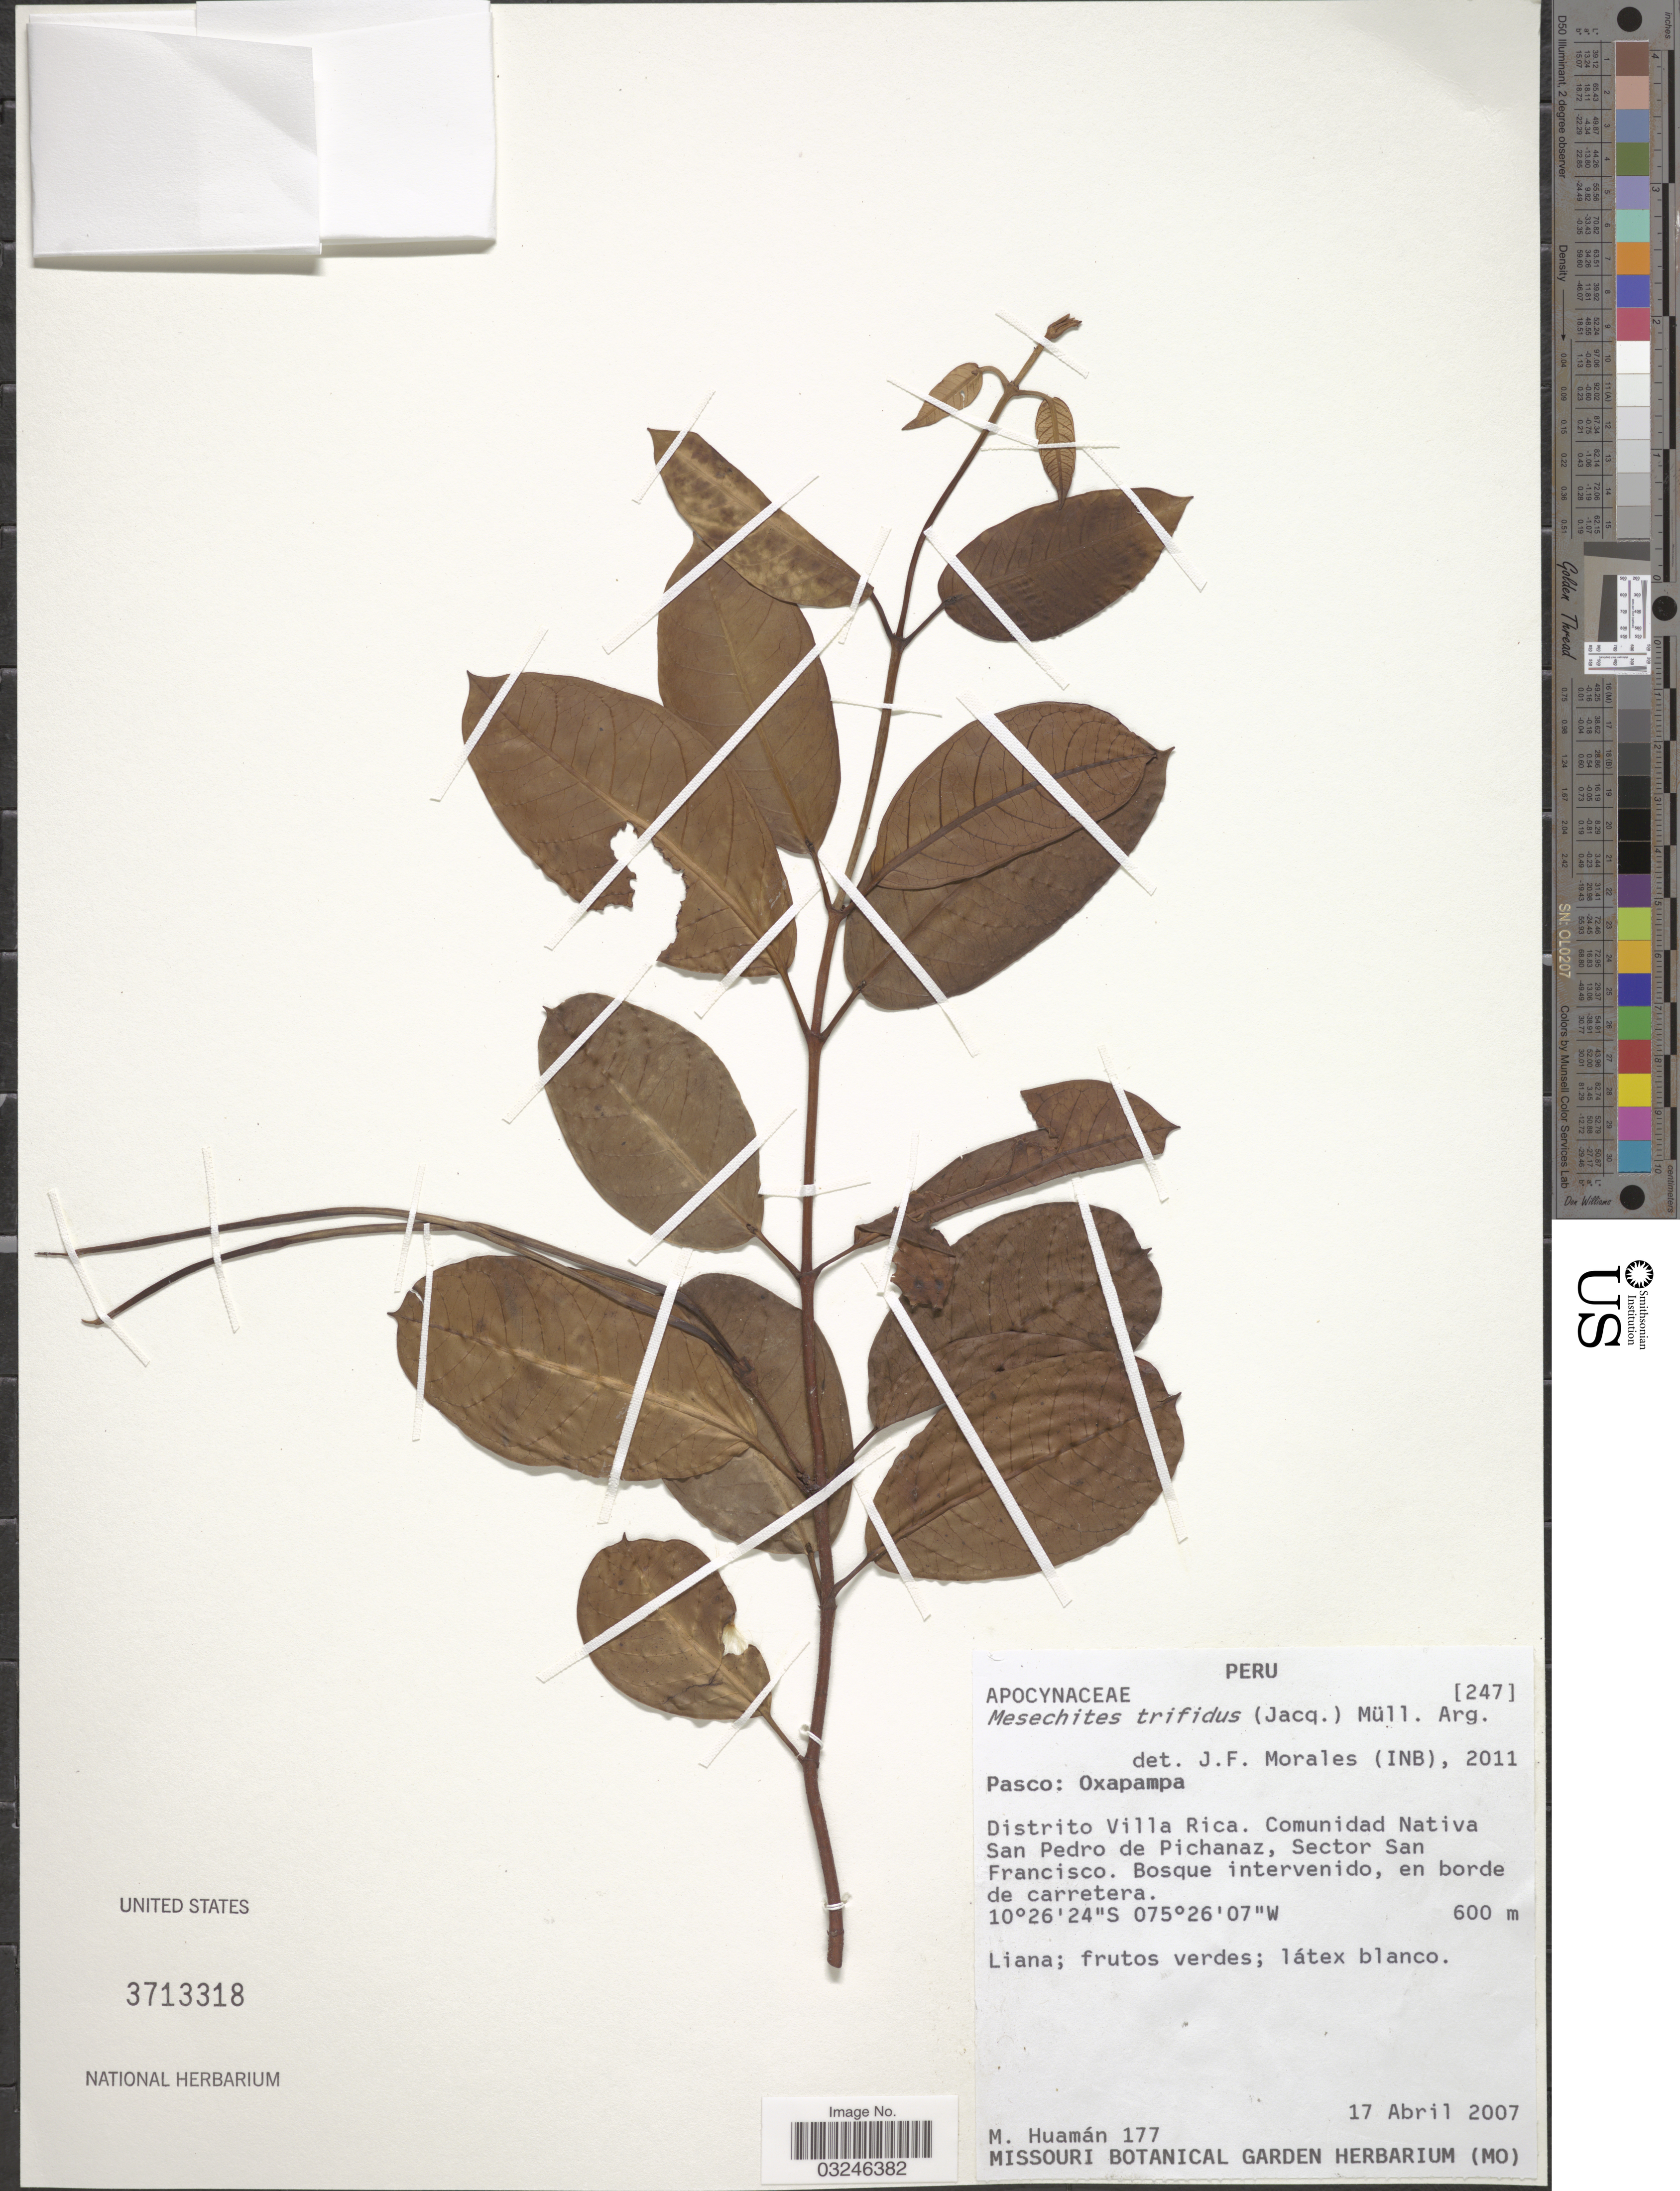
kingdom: Plantae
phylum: Tracheophyta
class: Magnoliopsida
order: Gentianales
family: Apocynaceae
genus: Mesechites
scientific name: Mesechites trifidus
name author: (Jacq.) Müll. Arg.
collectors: M. Huamán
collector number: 177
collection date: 2007-04-17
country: Peru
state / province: Pasco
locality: Oxapampa. Distrito Villa Rica. Comunidad Nativa San Pedro de Pichanaz, Sector San Francisco.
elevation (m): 600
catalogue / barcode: US 3713318